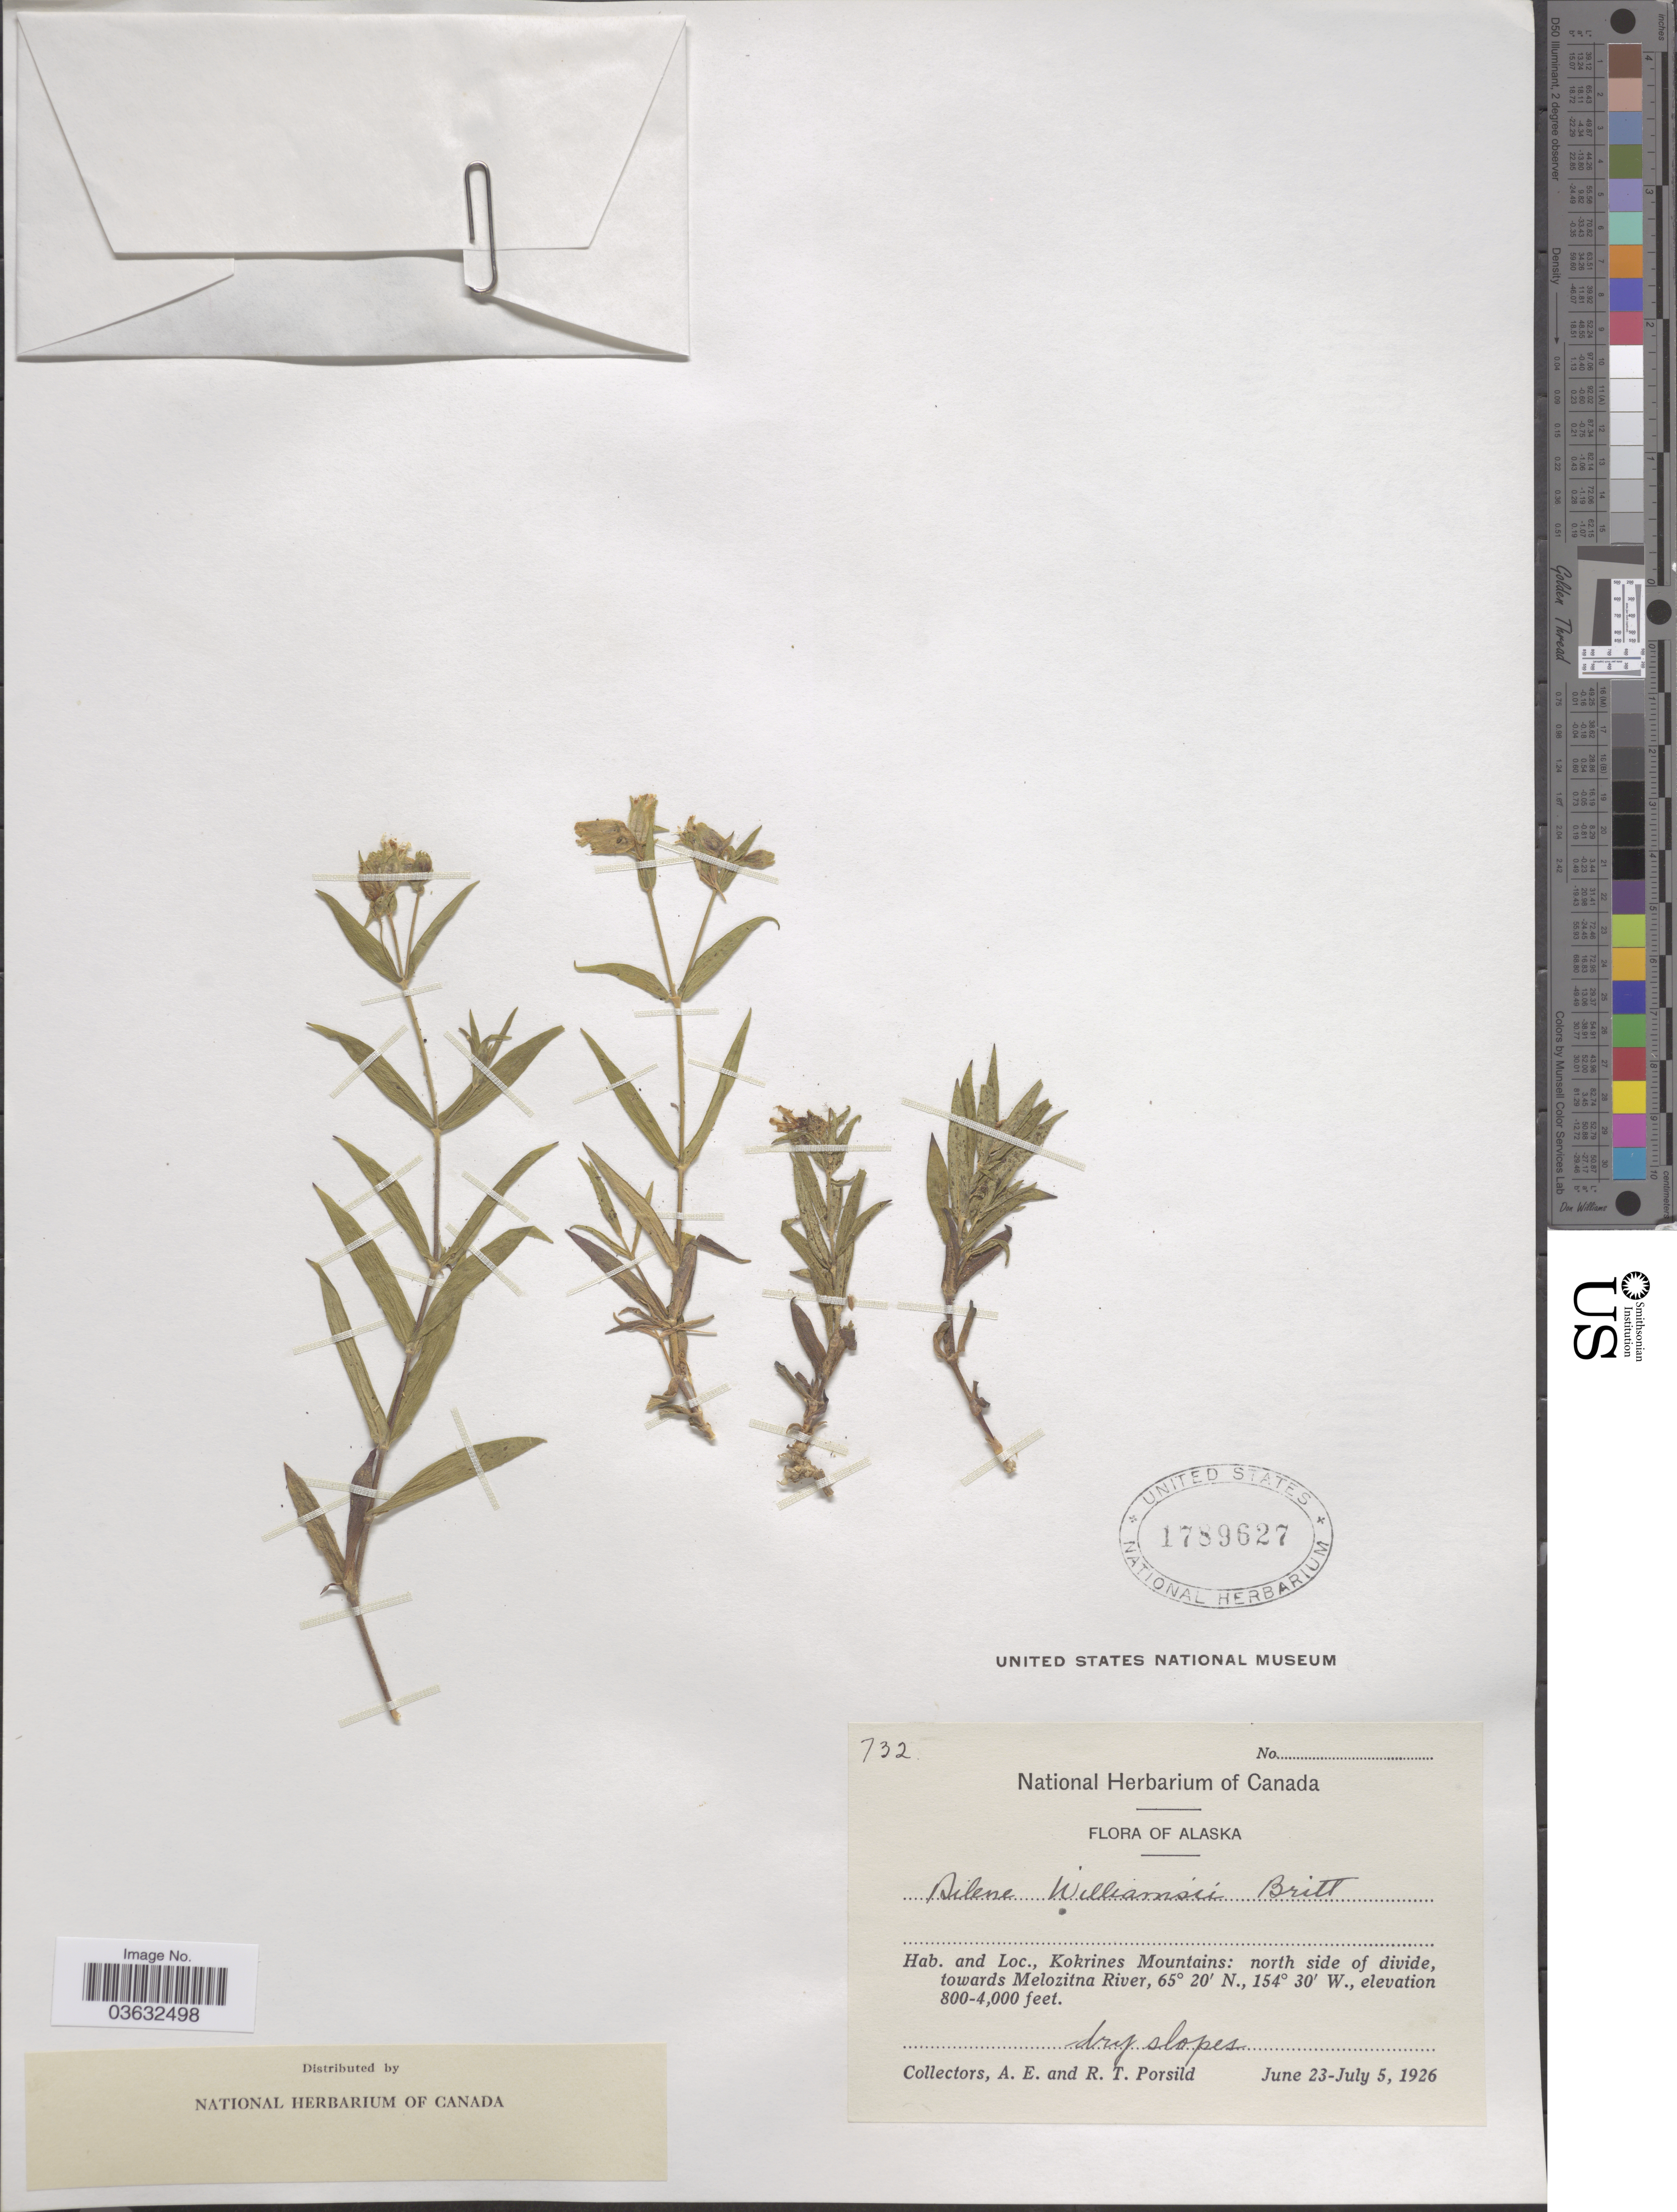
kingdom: Plantae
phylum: Tracheophyta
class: Magnoliopsida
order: Caryophyllales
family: Caryophyllaceae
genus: Silene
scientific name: Silene williamsii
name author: Britton in Britton & Rydb.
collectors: A. E. Porsild & R. T. Porsild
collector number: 732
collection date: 1926-06-23/1926-07-05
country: United States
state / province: Alaska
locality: Kokrines Mountains: north side of divide, towards Melozitna River.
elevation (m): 244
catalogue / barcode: US 1789627